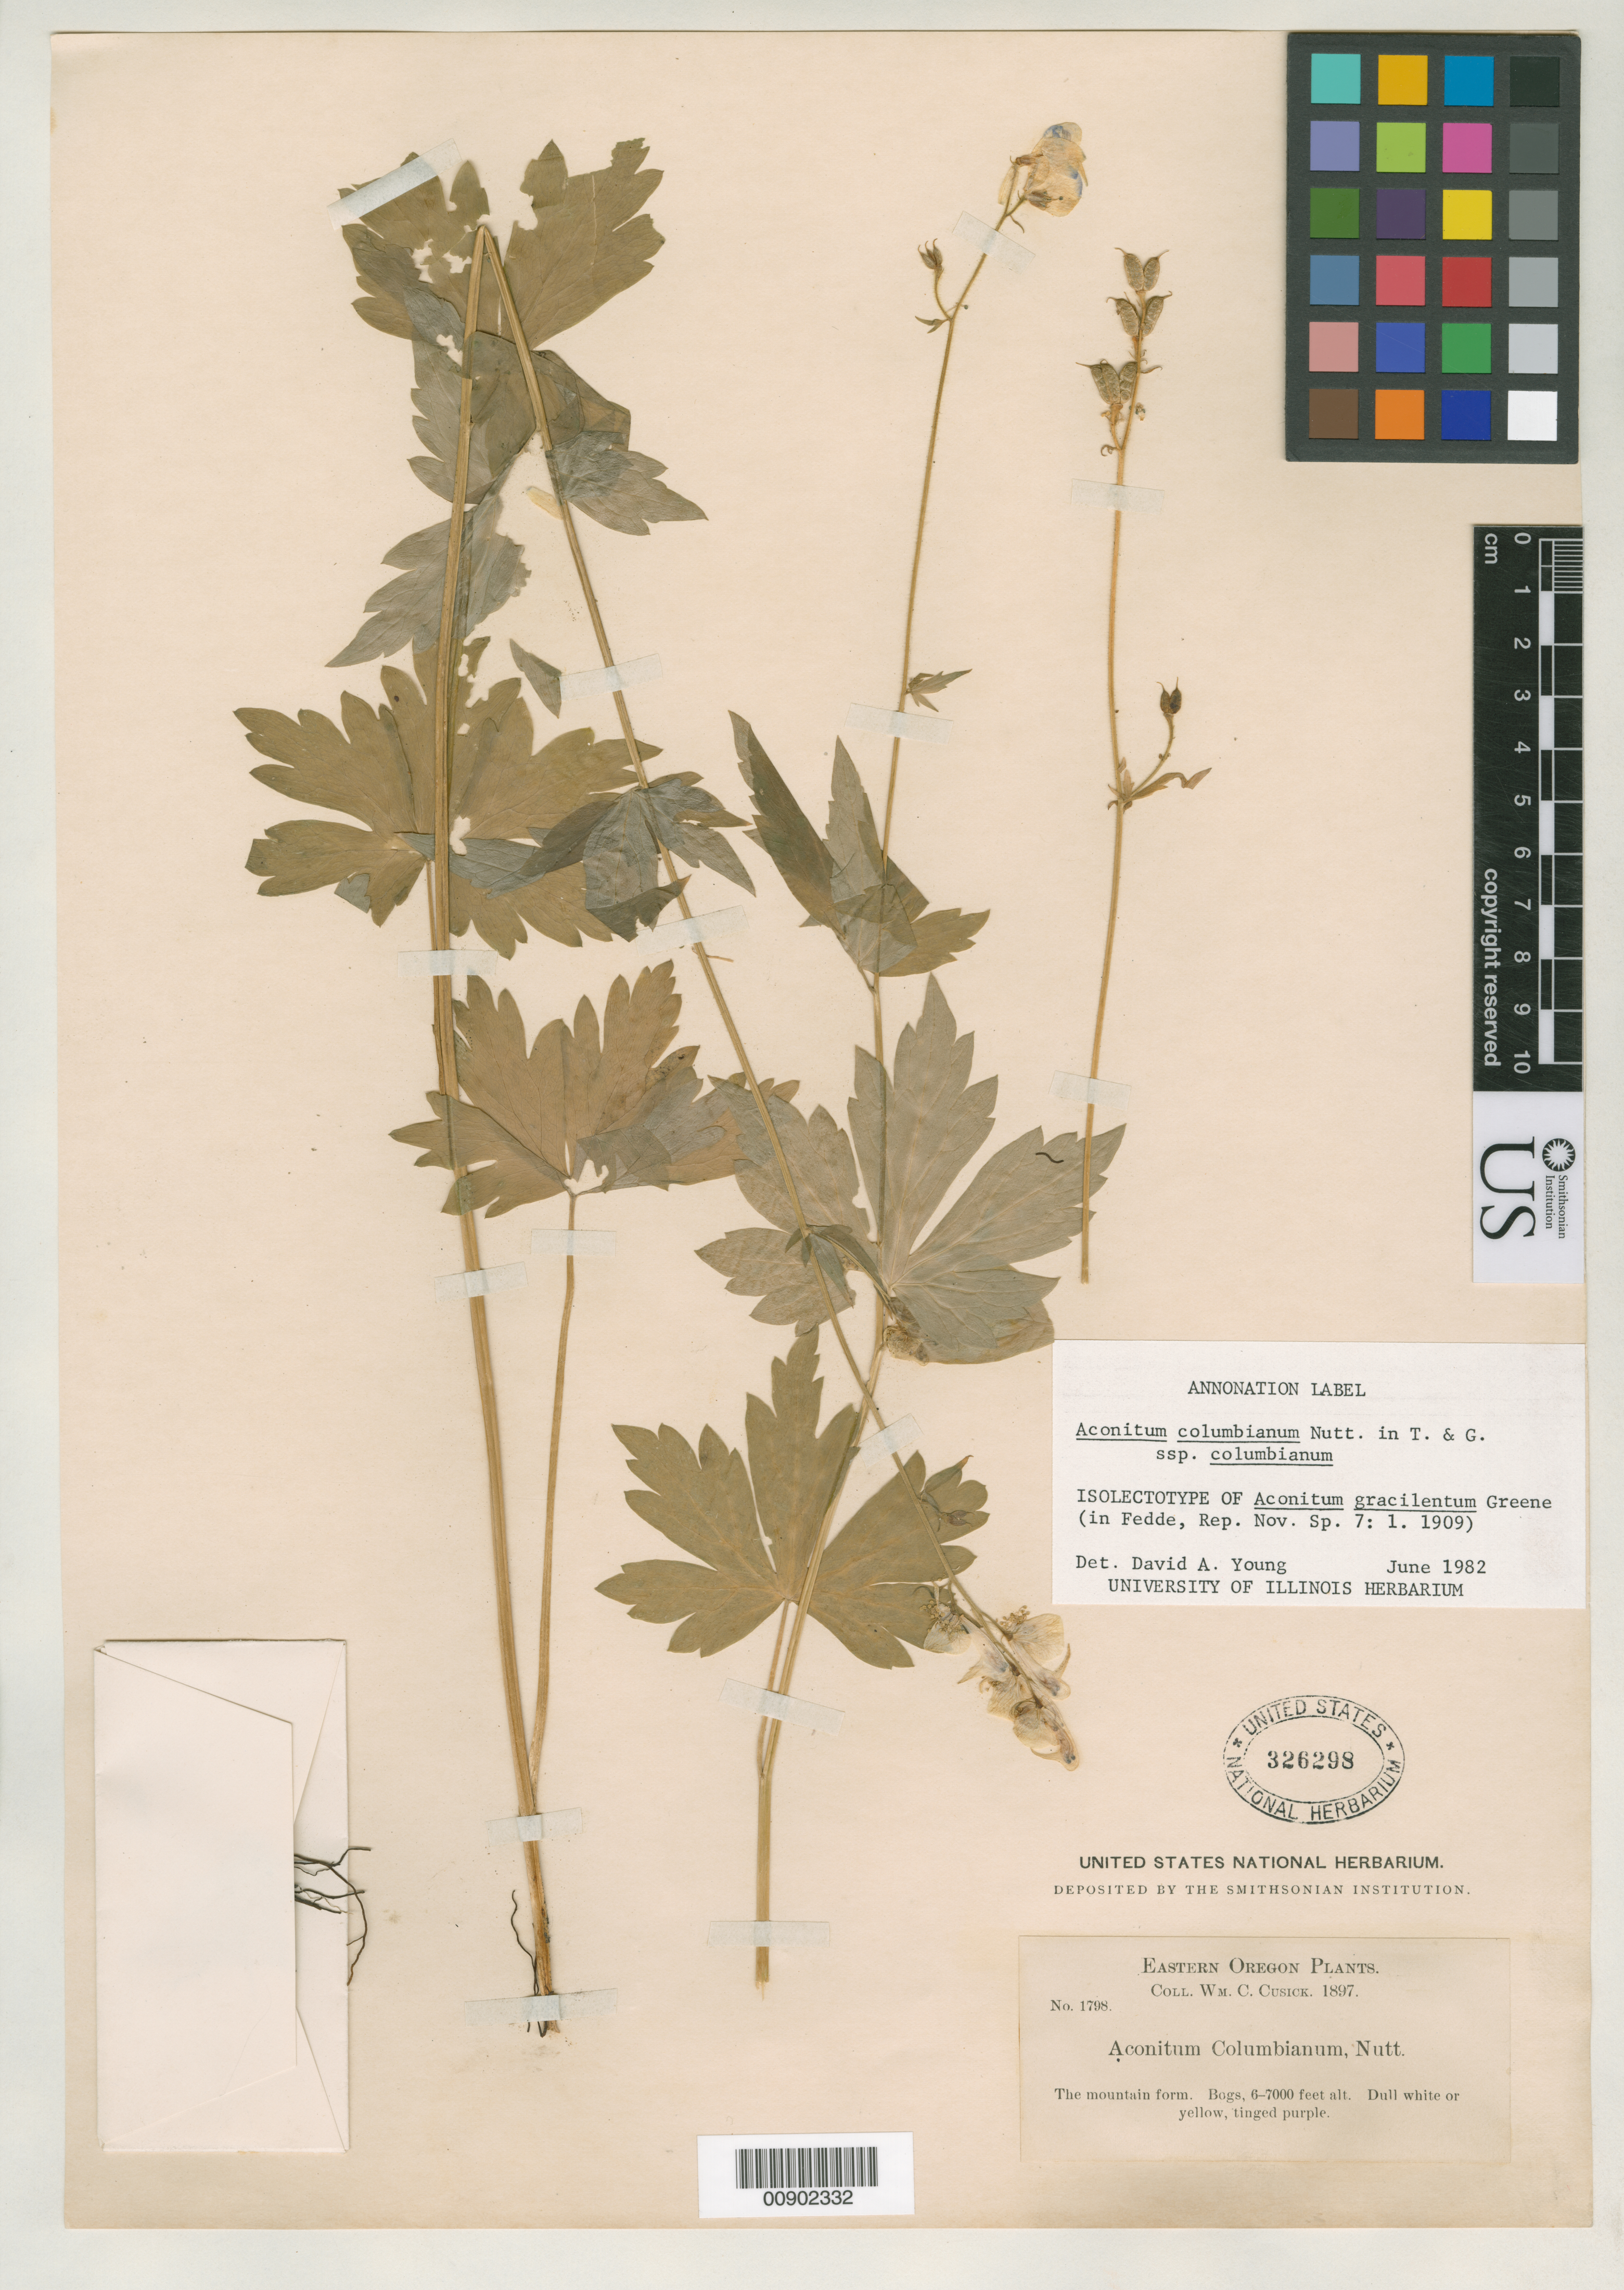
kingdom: Plantae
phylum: Tracheophyta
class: Magnoliopsida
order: Ranunculales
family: Ranunculaceae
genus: Aconitum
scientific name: Aconitum gracilentum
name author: Greene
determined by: Young, D. A.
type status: Isotype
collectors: W. C. Cusick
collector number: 1798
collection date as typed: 1897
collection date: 1897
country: United States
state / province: Oregon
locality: Eastern Oregon.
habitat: Bogs.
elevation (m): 1829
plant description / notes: Annotated as "isolectotype" by D.A. Young (1982); lectotypification not found, ined.?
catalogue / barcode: US 326298